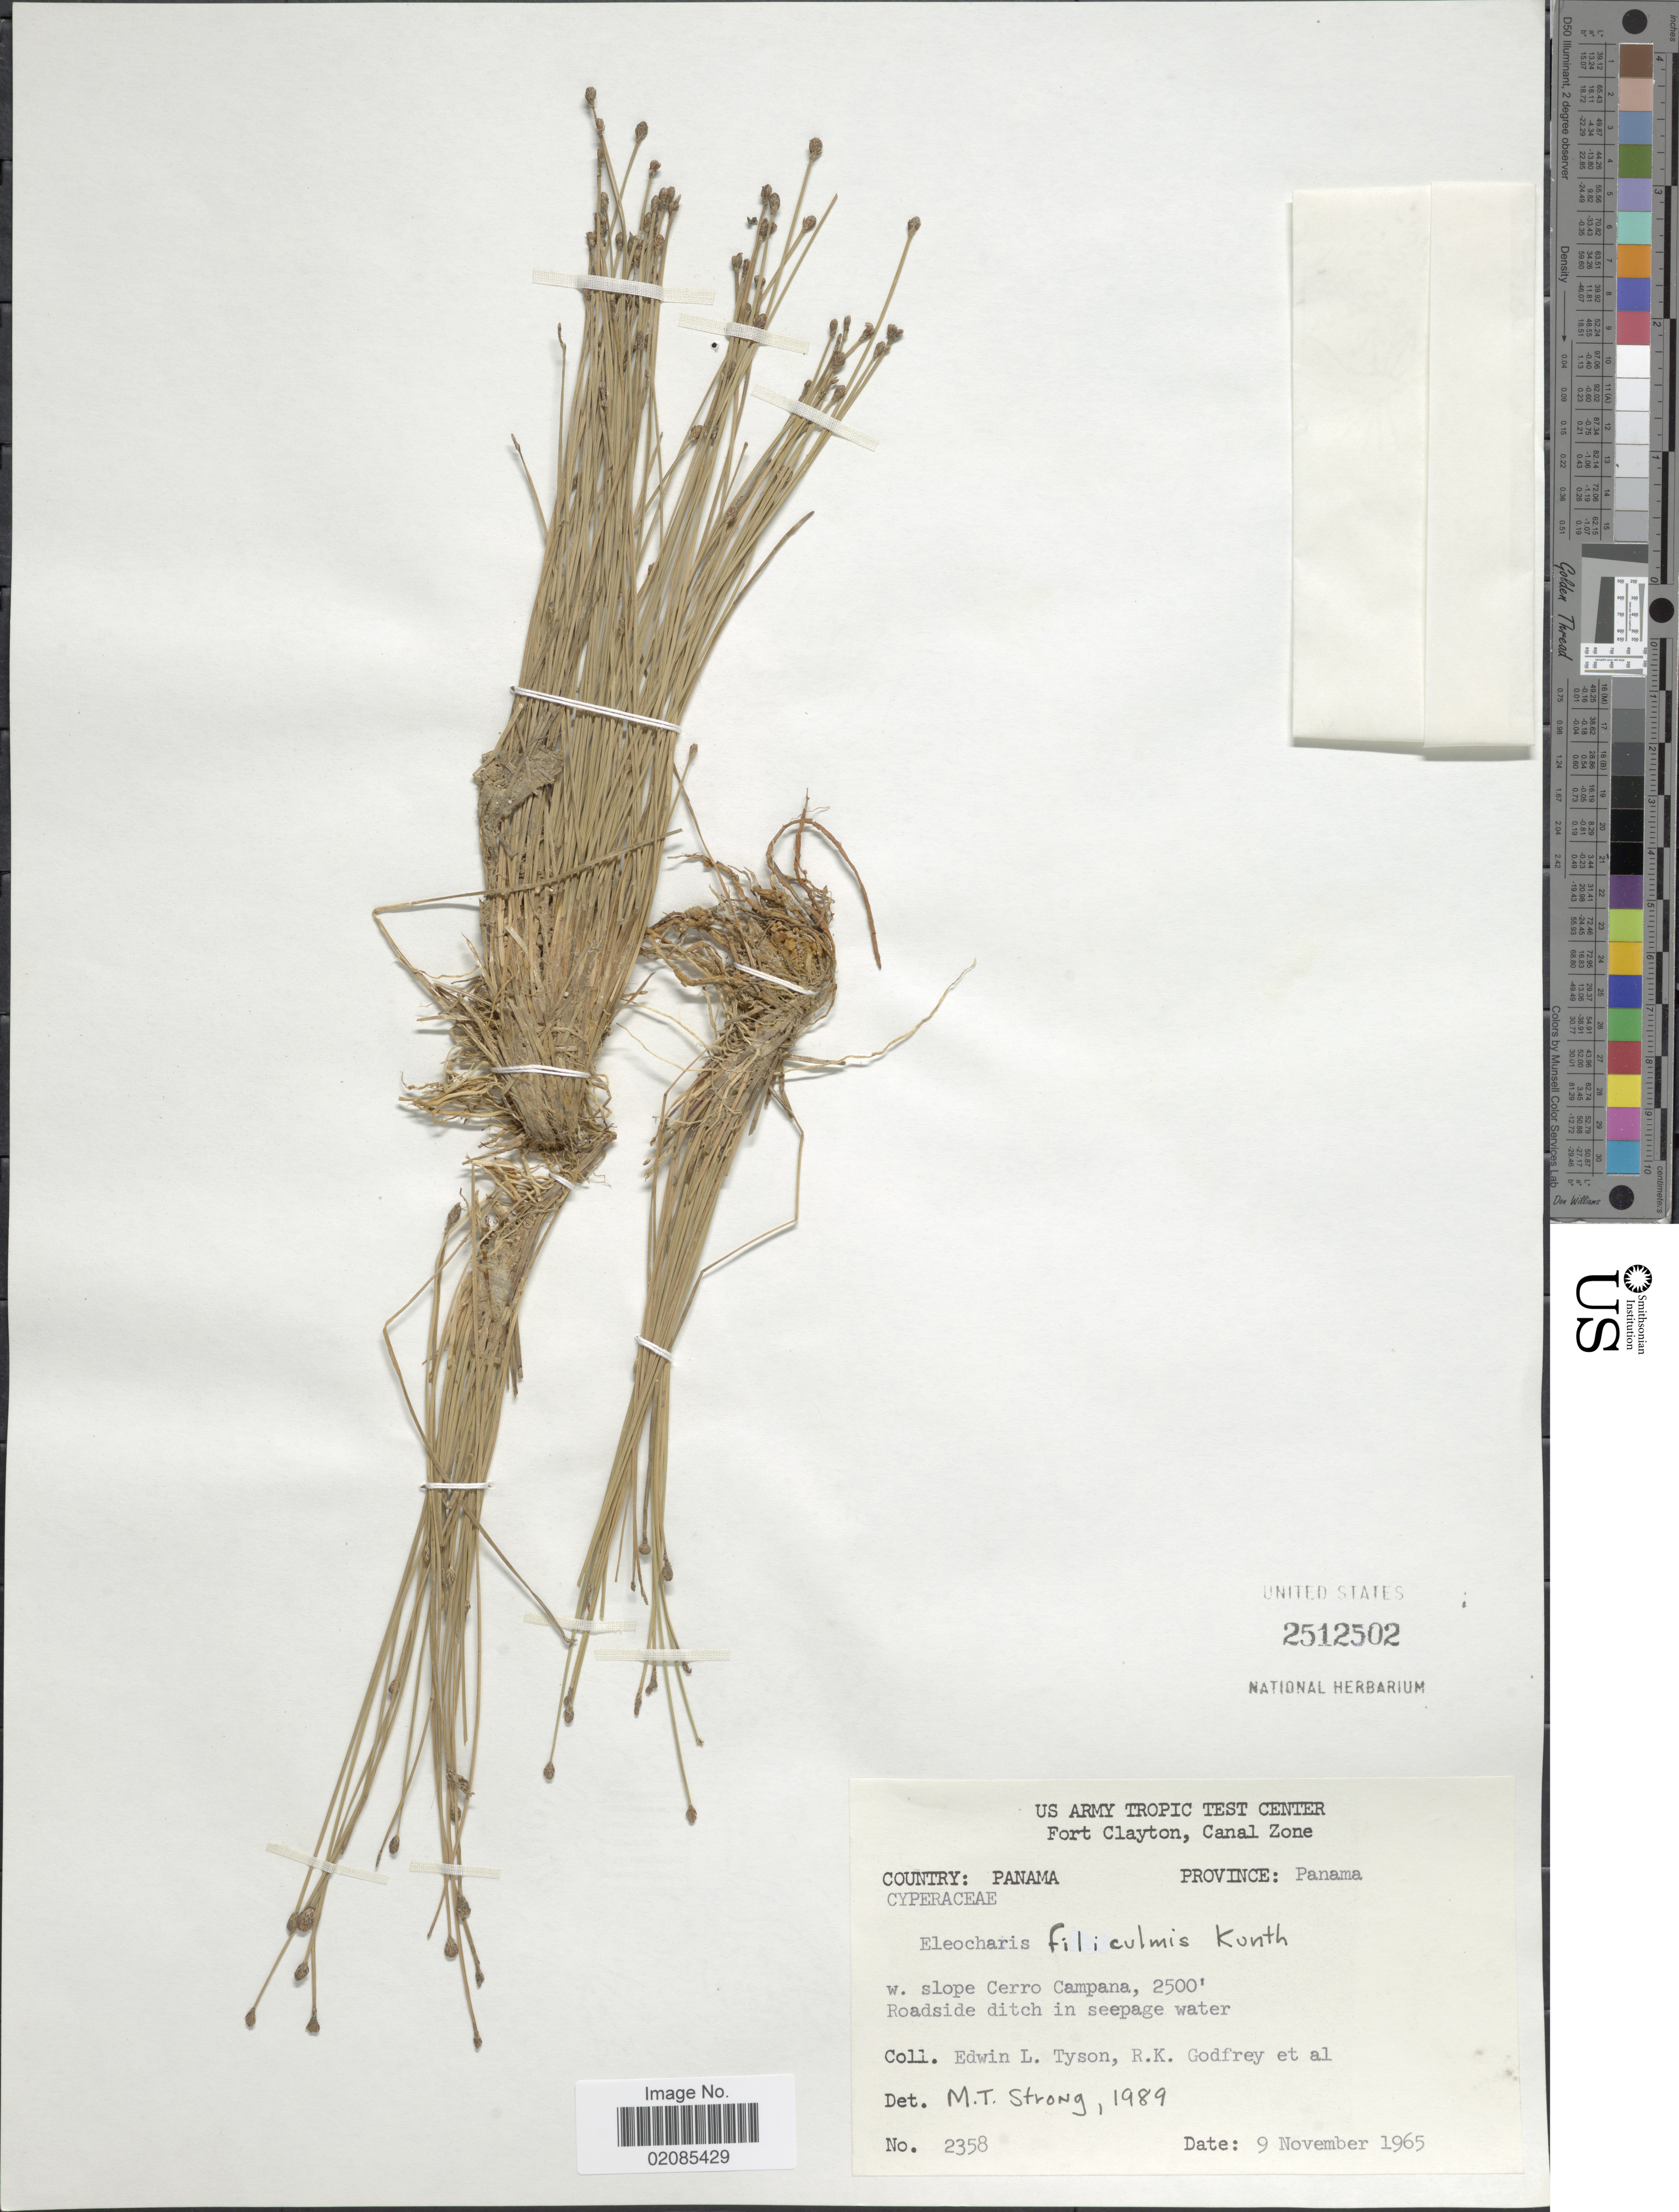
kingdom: Plantae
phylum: Tracheophyta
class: Liliopsida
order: Poales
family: Cyperaceae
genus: Eleocharis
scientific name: Eleocharis filiculmis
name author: Kunth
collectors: E. L. Tyson, R. K. Godfrey & et al.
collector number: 2358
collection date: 1965-11-09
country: Panama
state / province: Panamá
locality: W. slope of Cerro Campana, Roadside ditch in seepage water.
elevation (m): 762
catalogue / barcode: US 2512502